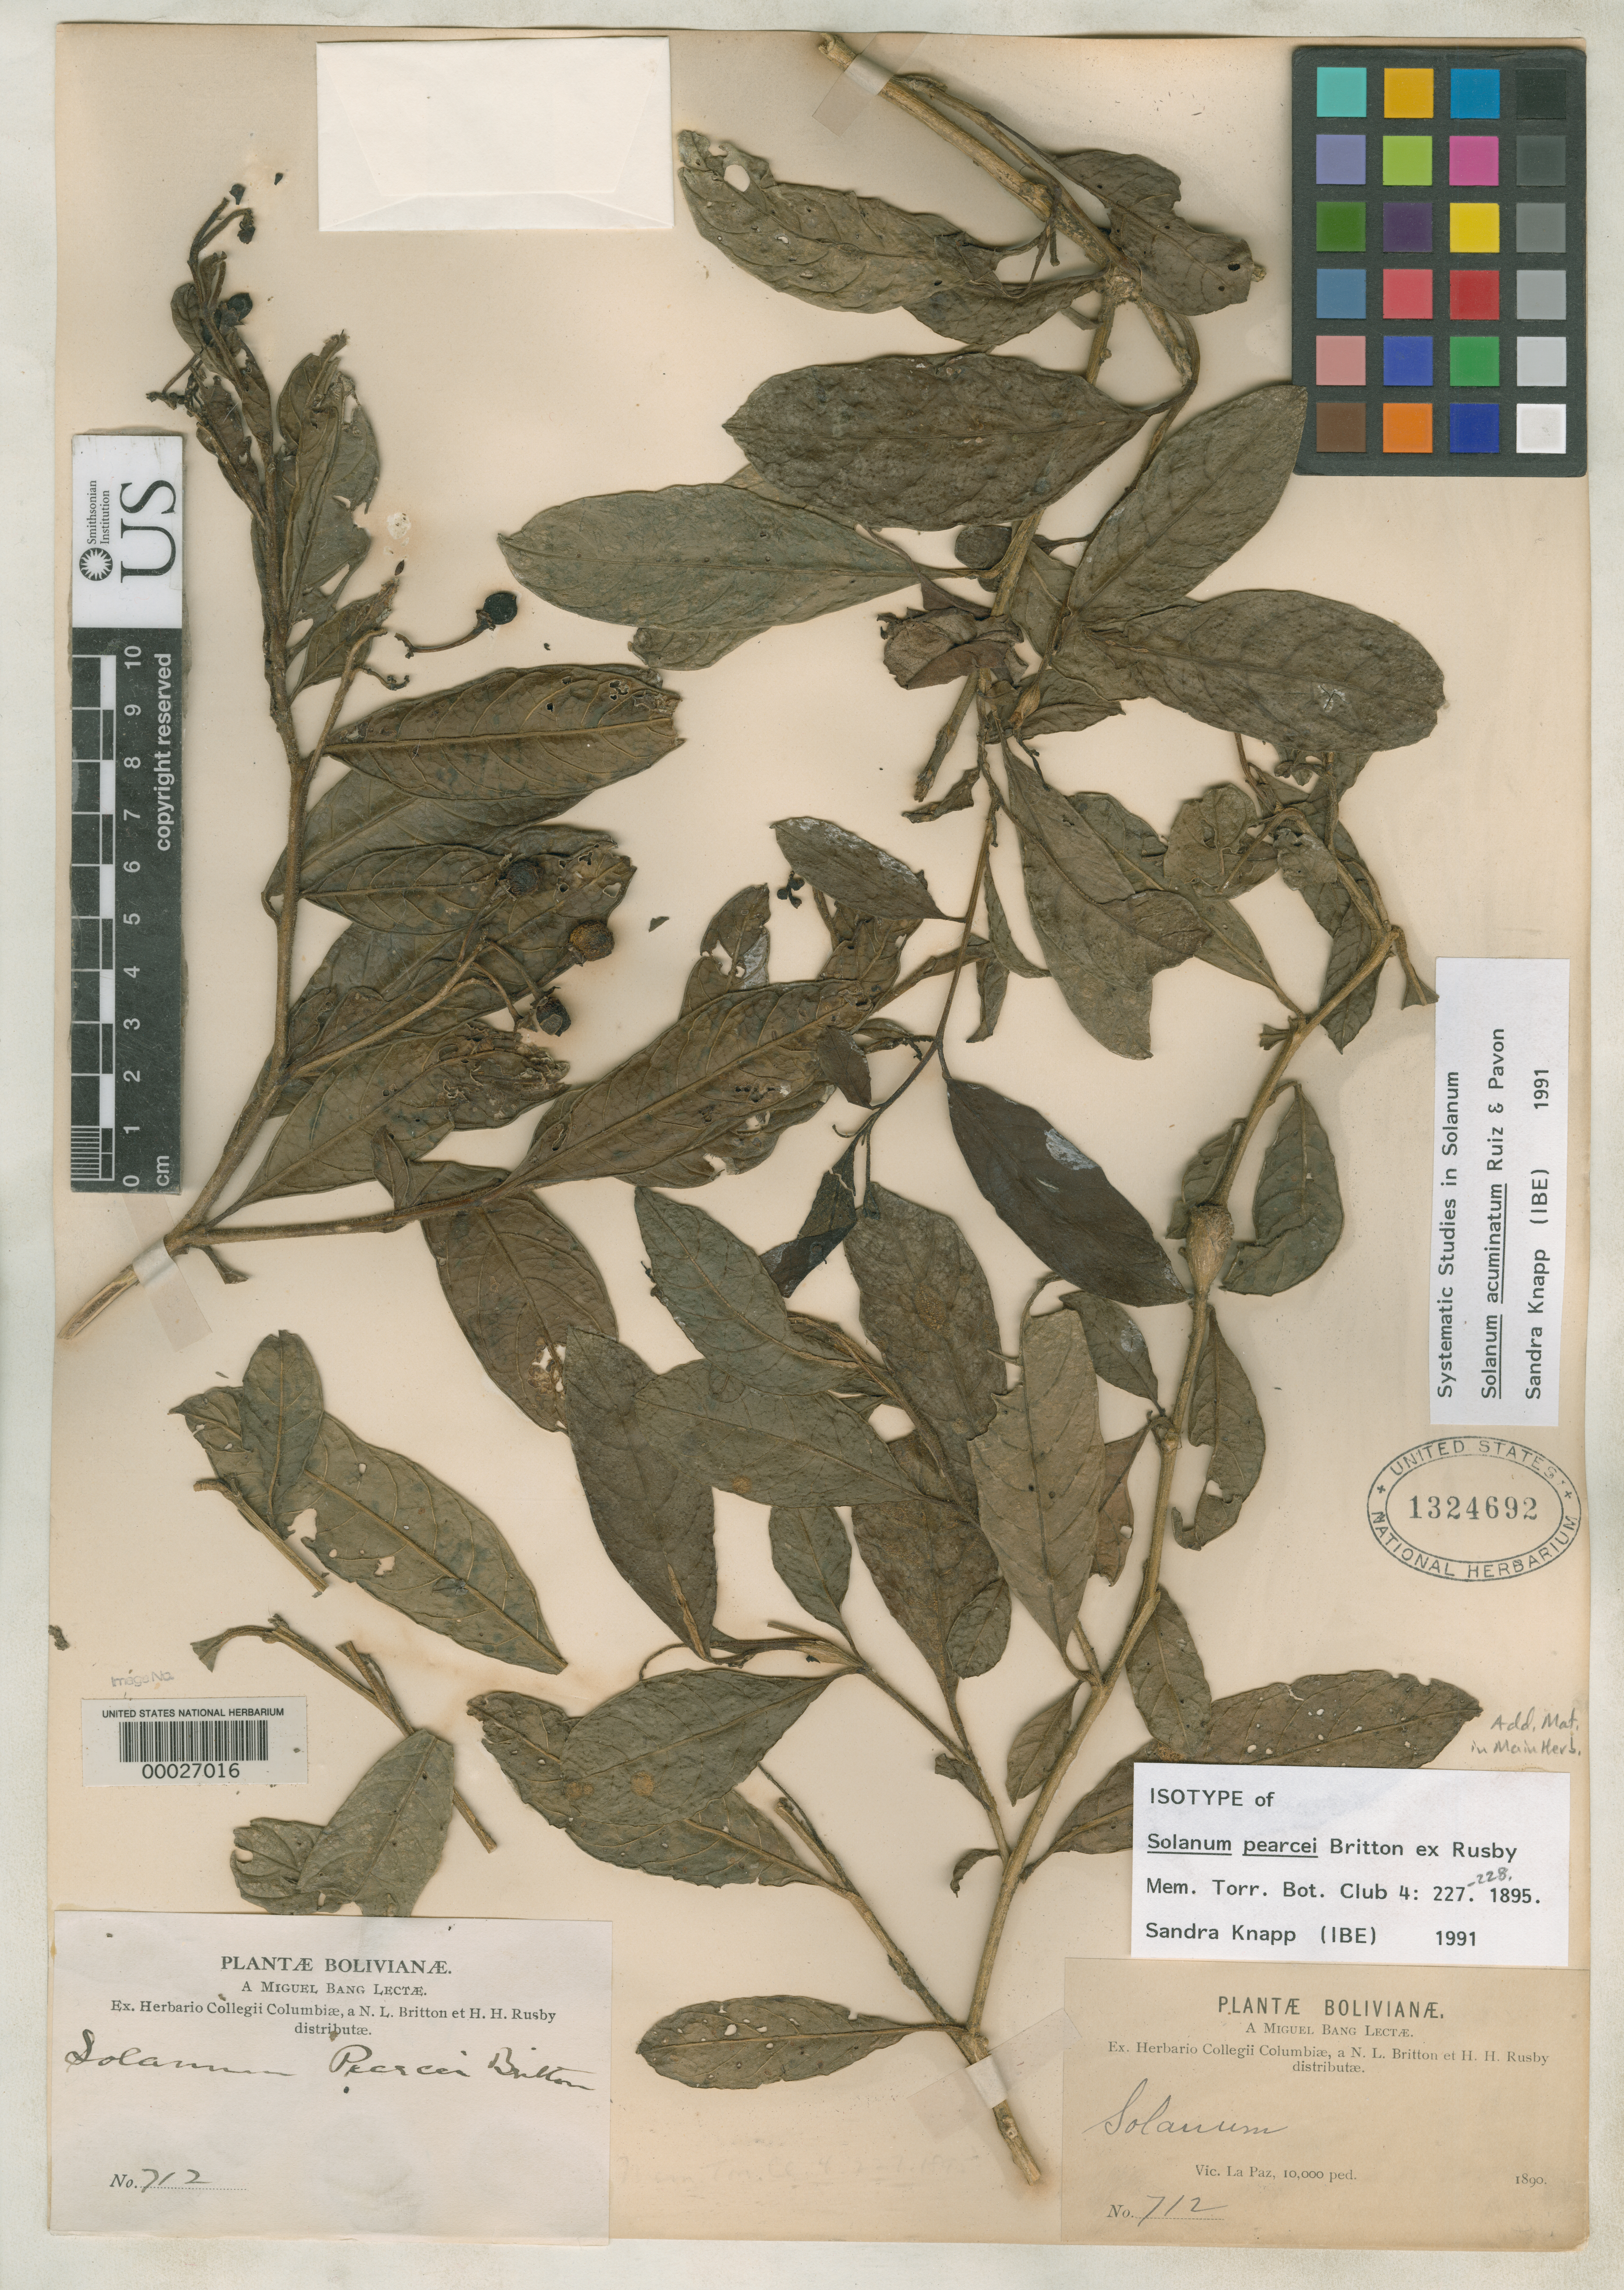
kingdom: Plantae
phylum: Tracheophyta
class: Magnoliopsida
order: Solanales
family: Solanaceae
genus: Solanum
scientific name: Solanum pearcei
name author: Britton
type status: Isotype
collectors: M. Bang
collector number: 712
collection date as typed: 1890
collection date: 1890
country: Bolivia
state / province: La Paz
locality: Vicinity of La Paz.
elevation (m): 3048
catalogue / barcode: US 1324692